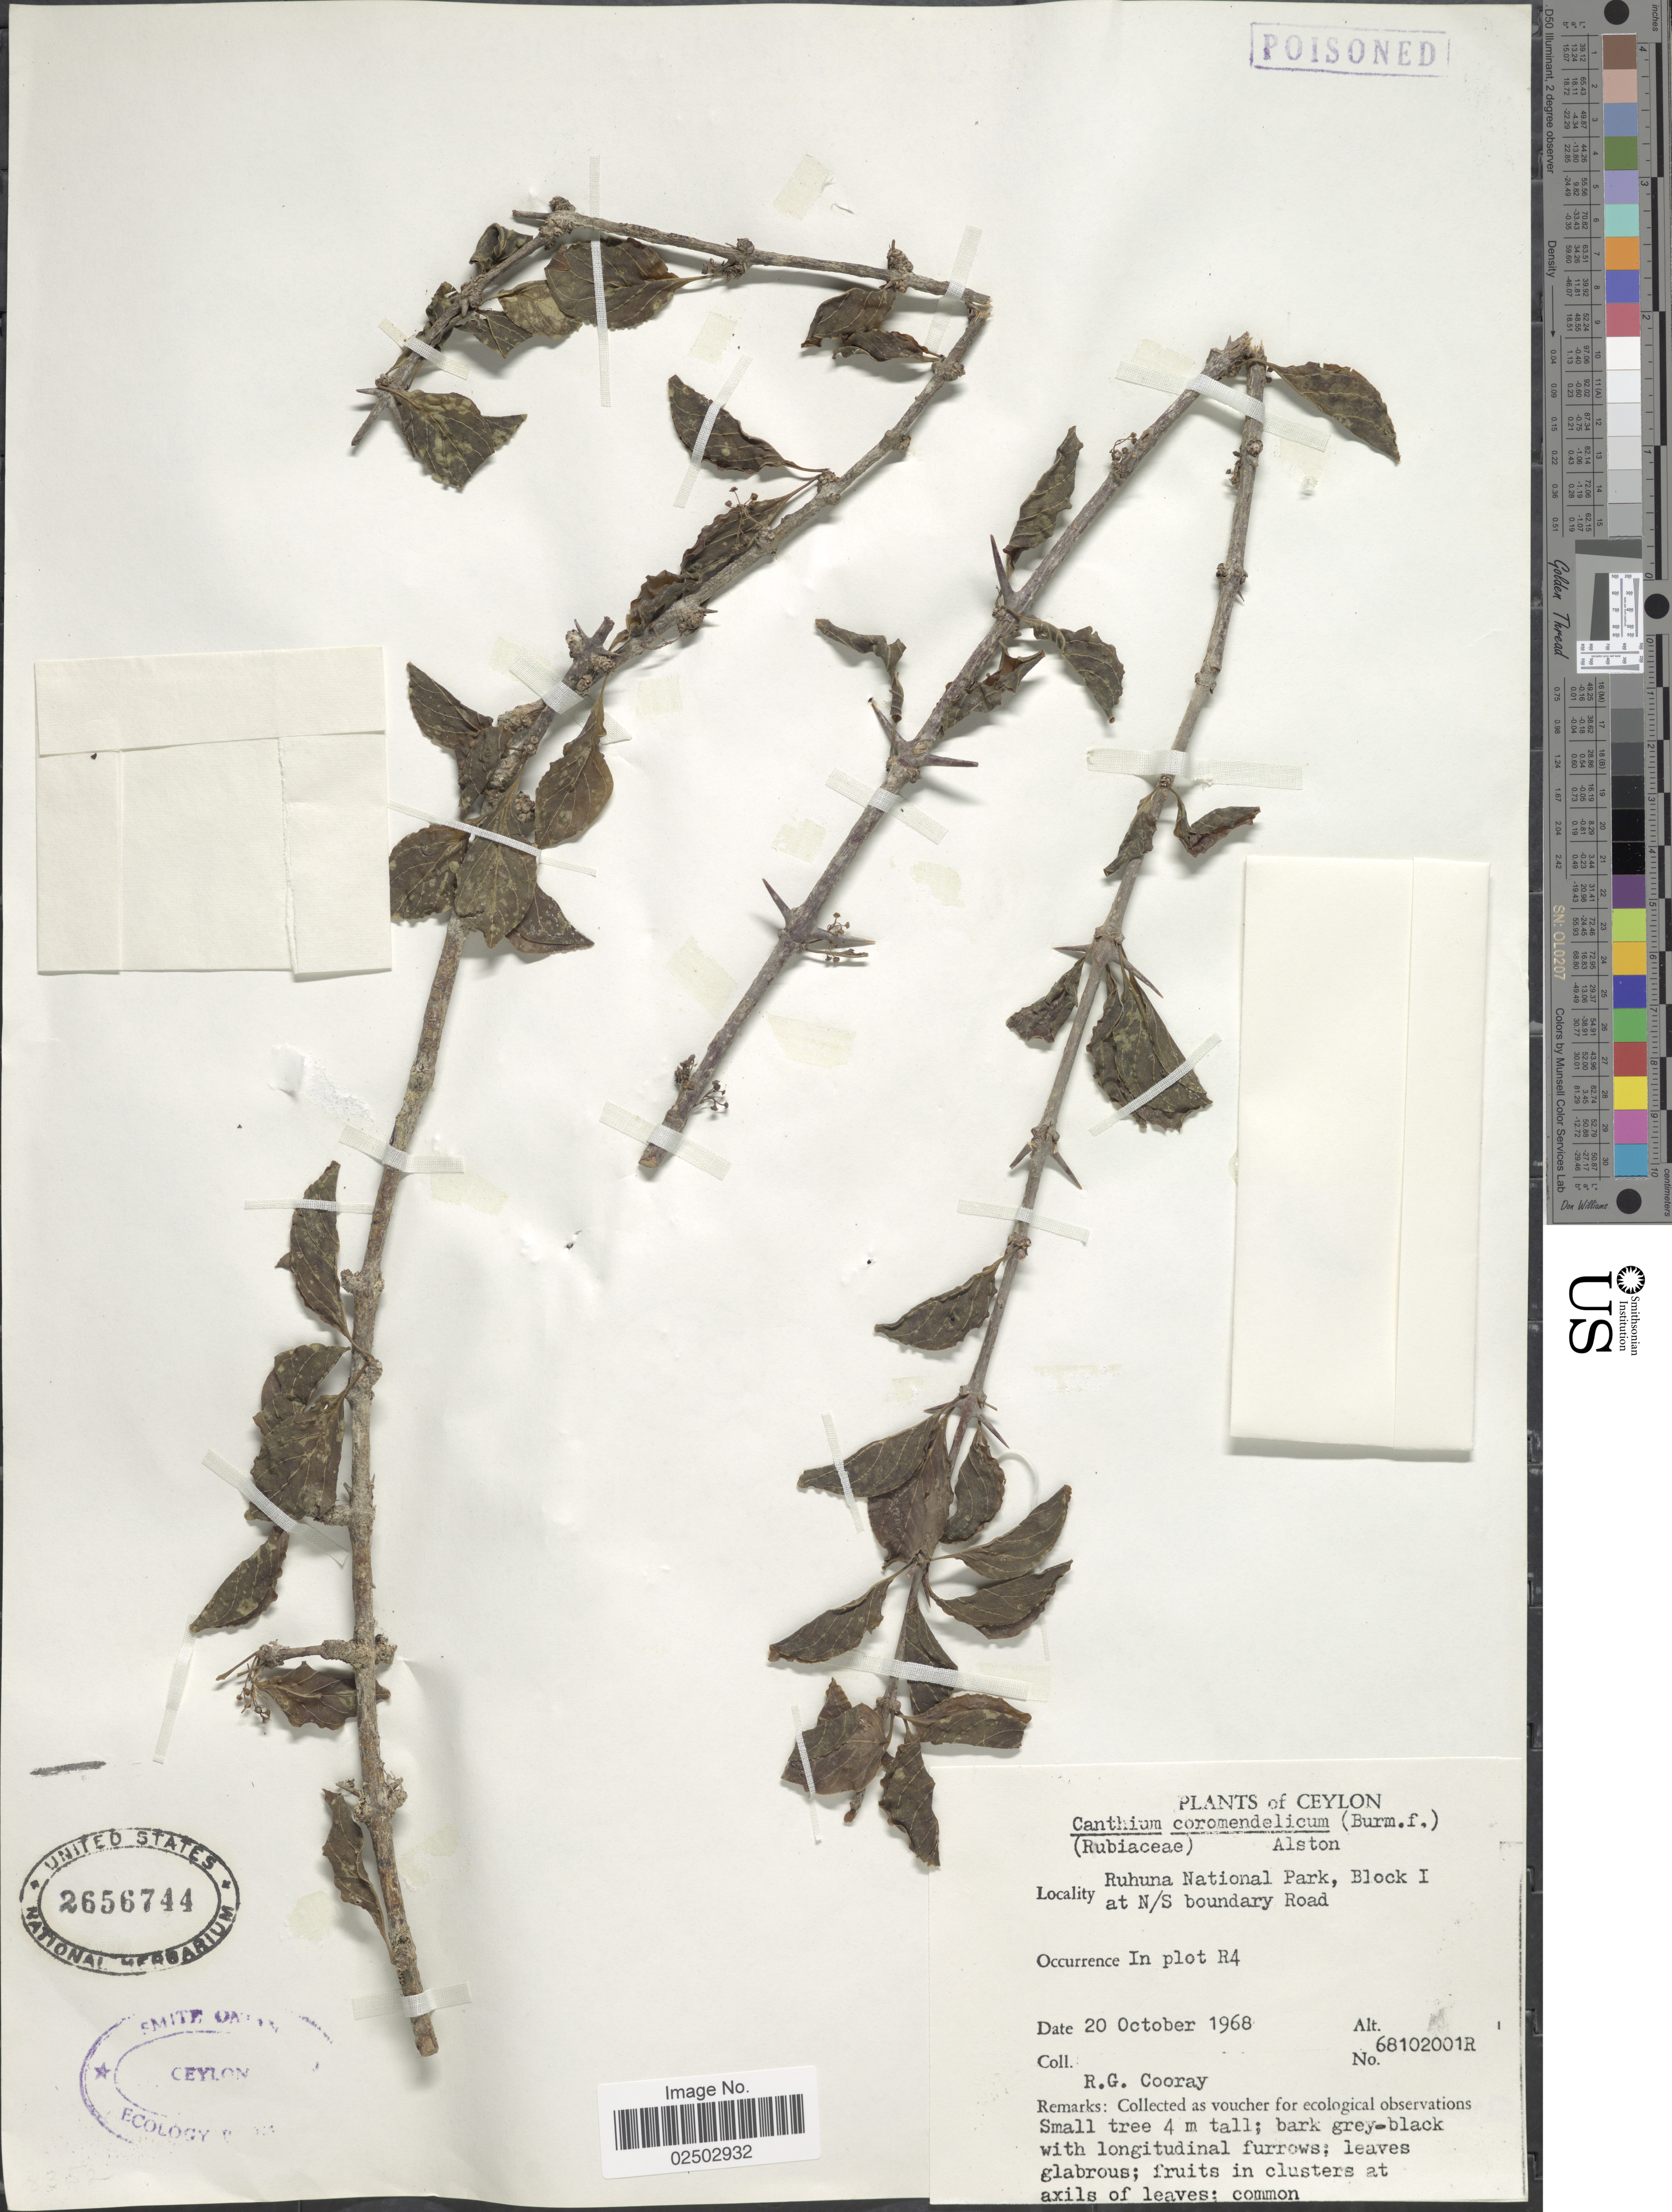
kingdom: Plantae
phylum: Tracheophyta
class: Magnoliopsida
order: Gentianales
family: Rubiaceae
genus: Canthium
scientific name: Canthium coromandelicum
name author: (Burm. f.) Alston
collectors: R. Cooray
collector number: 68102001R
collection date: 1968-10-20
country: Sri Lanka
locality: Ceylon, Ruhuna National Park, Block 1 at N/S boundary Road, In plot R4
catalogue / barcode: US 2656744